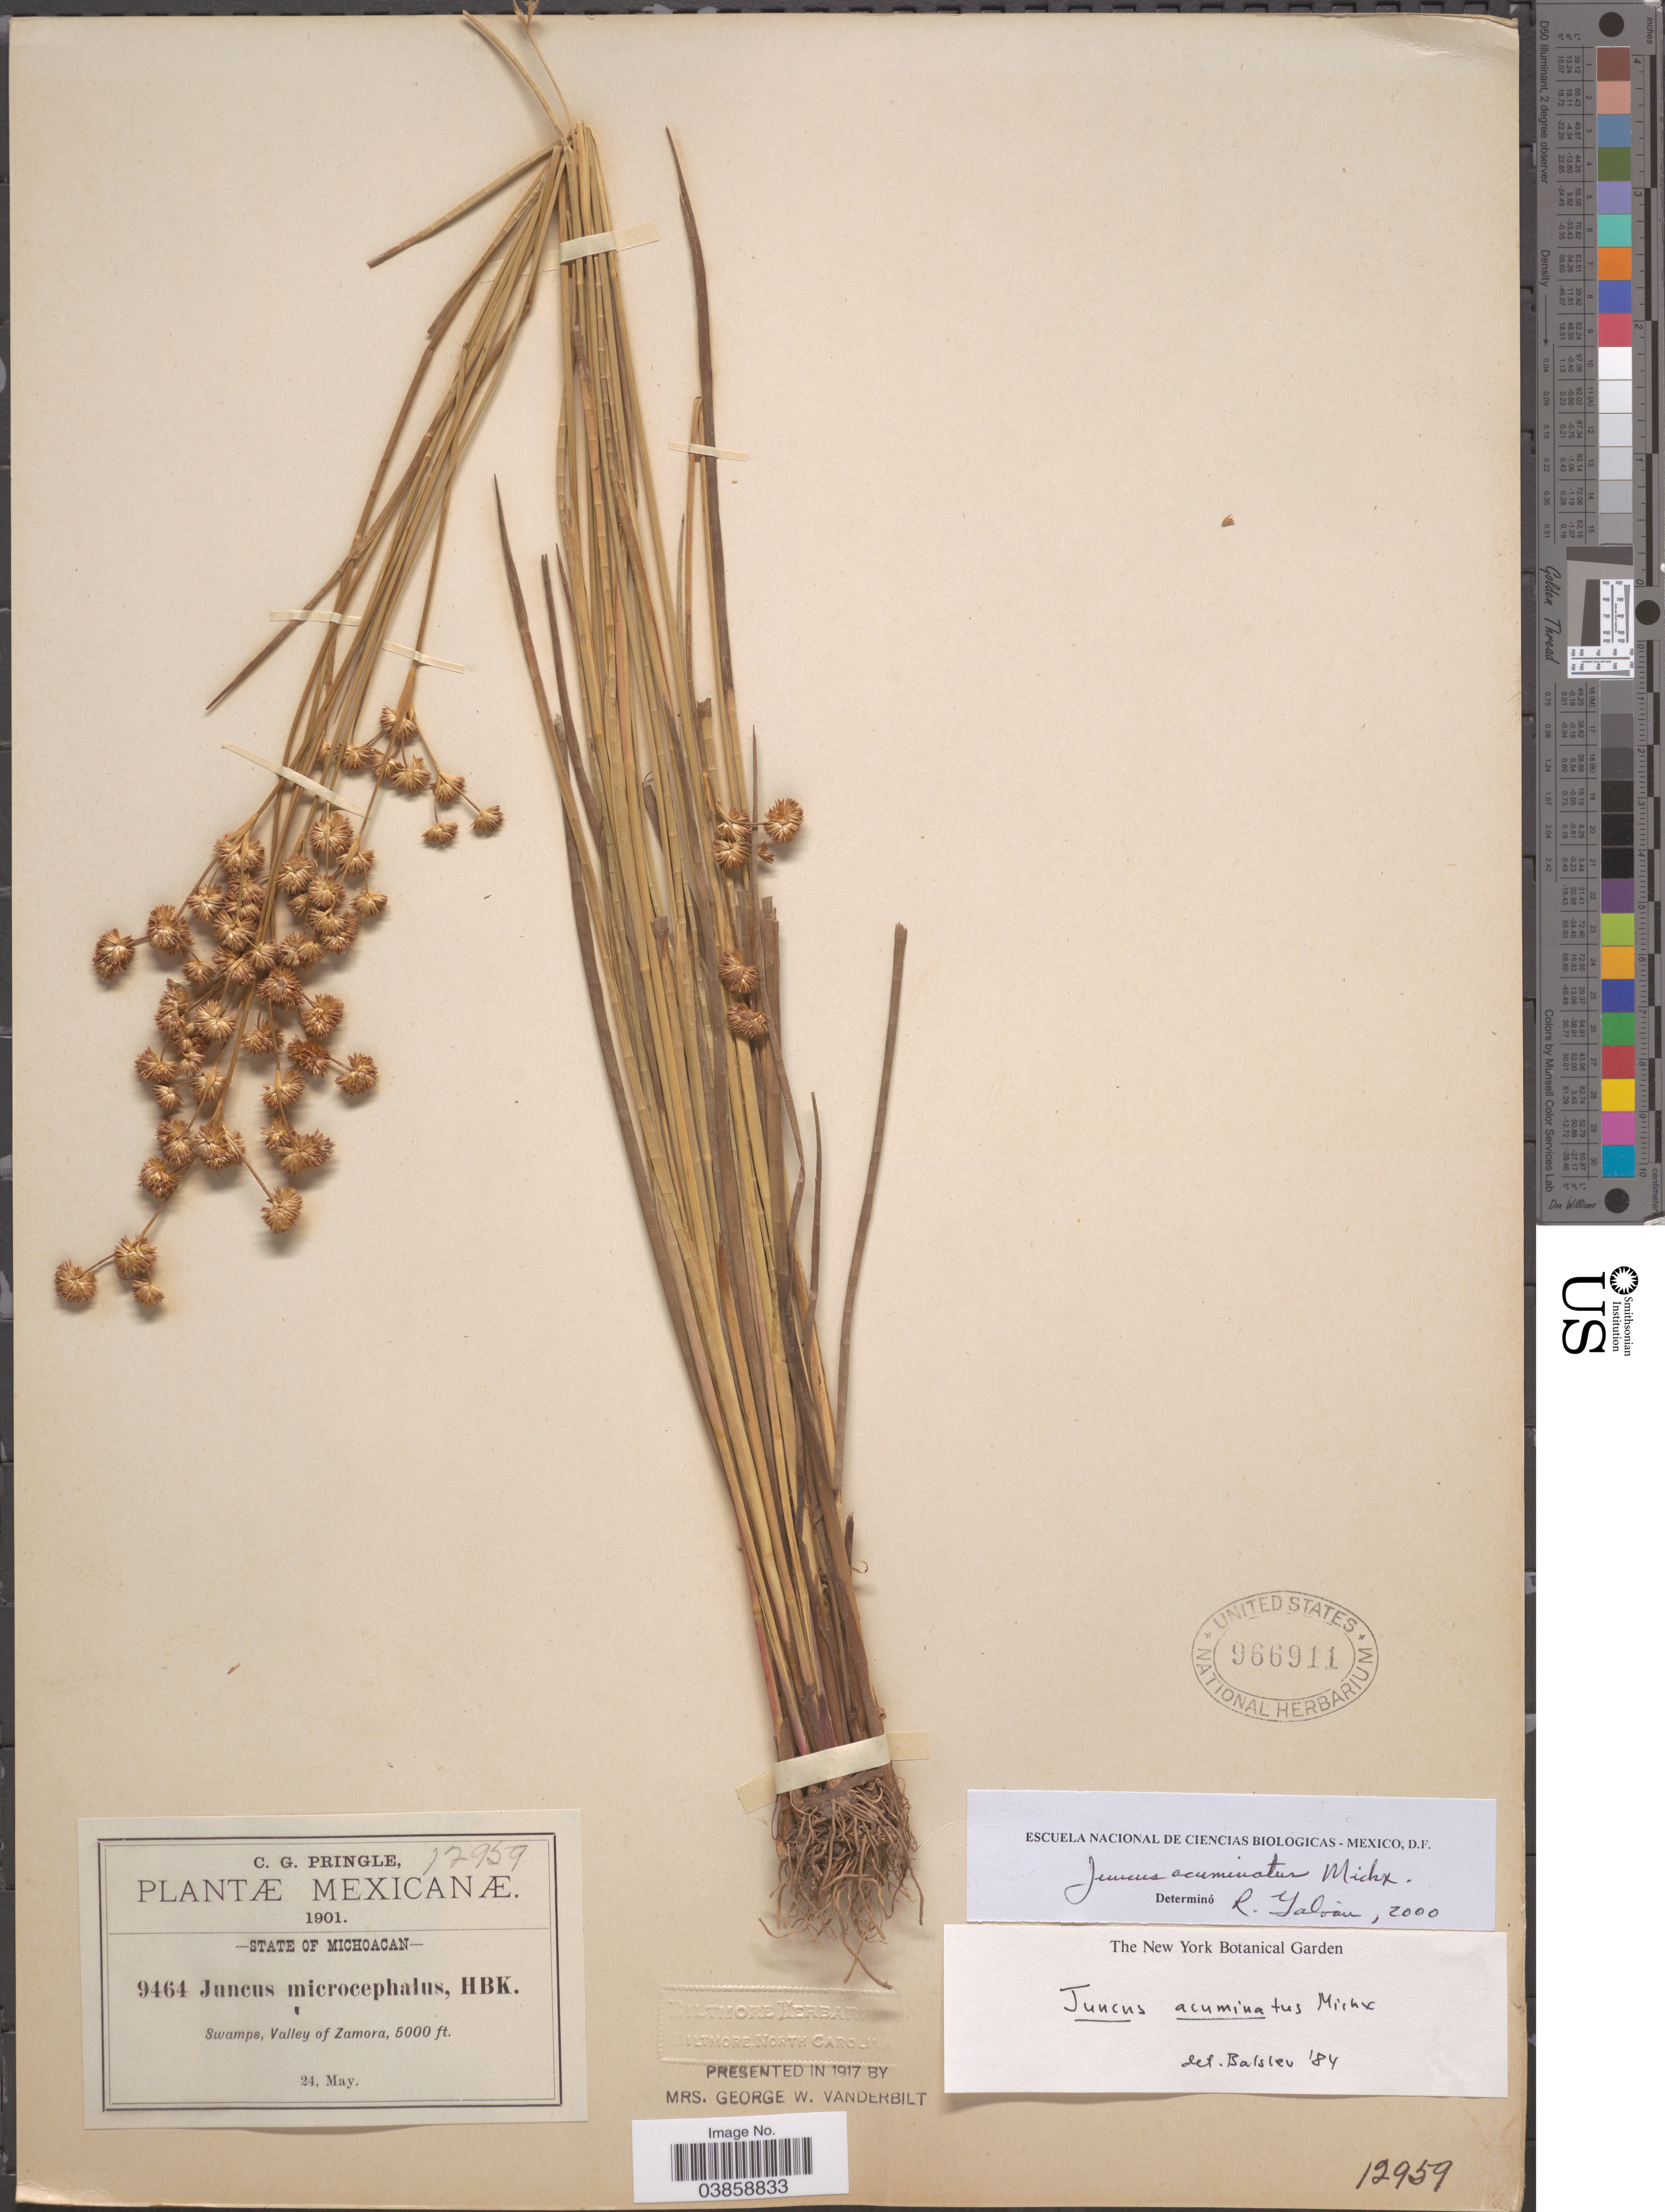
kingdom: Plantae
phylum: Tracheophyta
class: Liliopsida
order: Poales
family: Juncaceae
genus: Juncus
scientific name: Juncus acuminatus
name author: Michx.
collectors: C. G. Pringle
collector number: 9464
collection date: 1901-05-24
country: United States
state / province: Michigan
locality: Valley of Zamora.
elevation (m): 1524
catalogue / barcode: US 966911